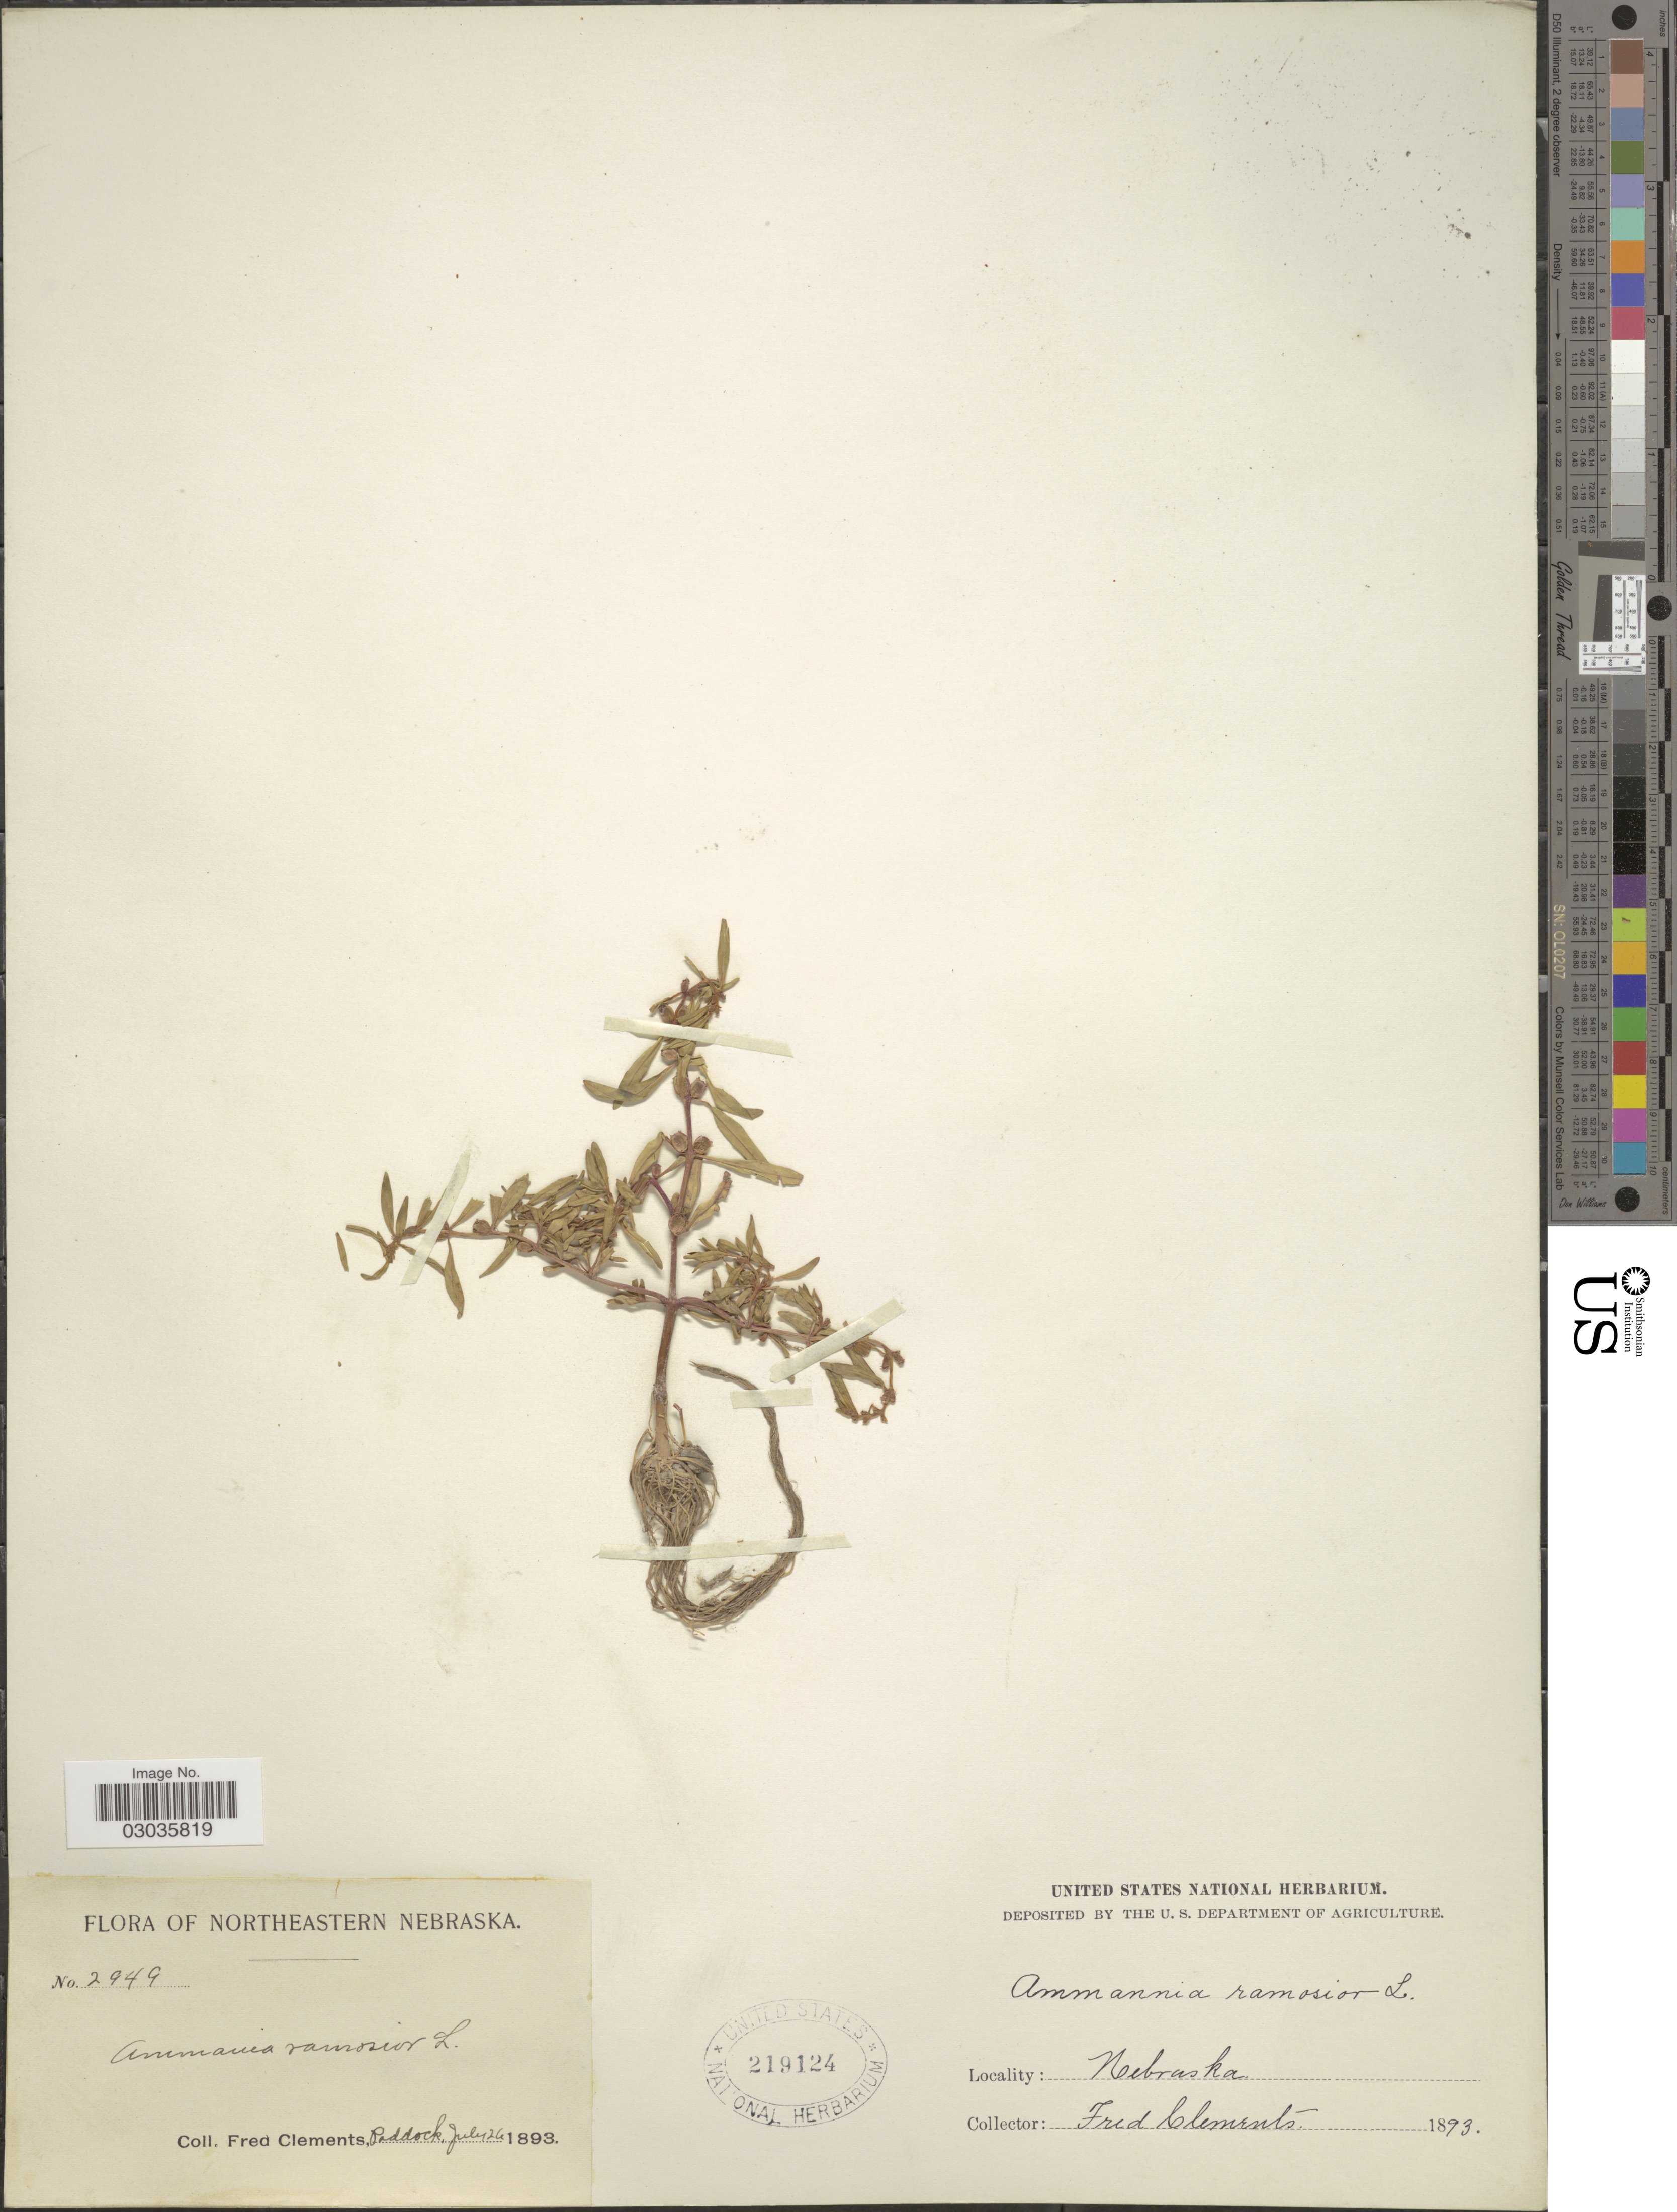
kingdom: Plantae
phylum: Tracheophyta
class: Magnoliopsida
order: Myrtales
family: Lythraceae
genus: Rotala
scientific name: Rotala ramosior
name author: (L.) Koehne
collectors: F. E. Clements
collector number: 2949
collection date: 1893-06-24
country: United States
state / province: Nebraska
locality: Northeastern Nebraska.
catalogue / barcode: US 219124